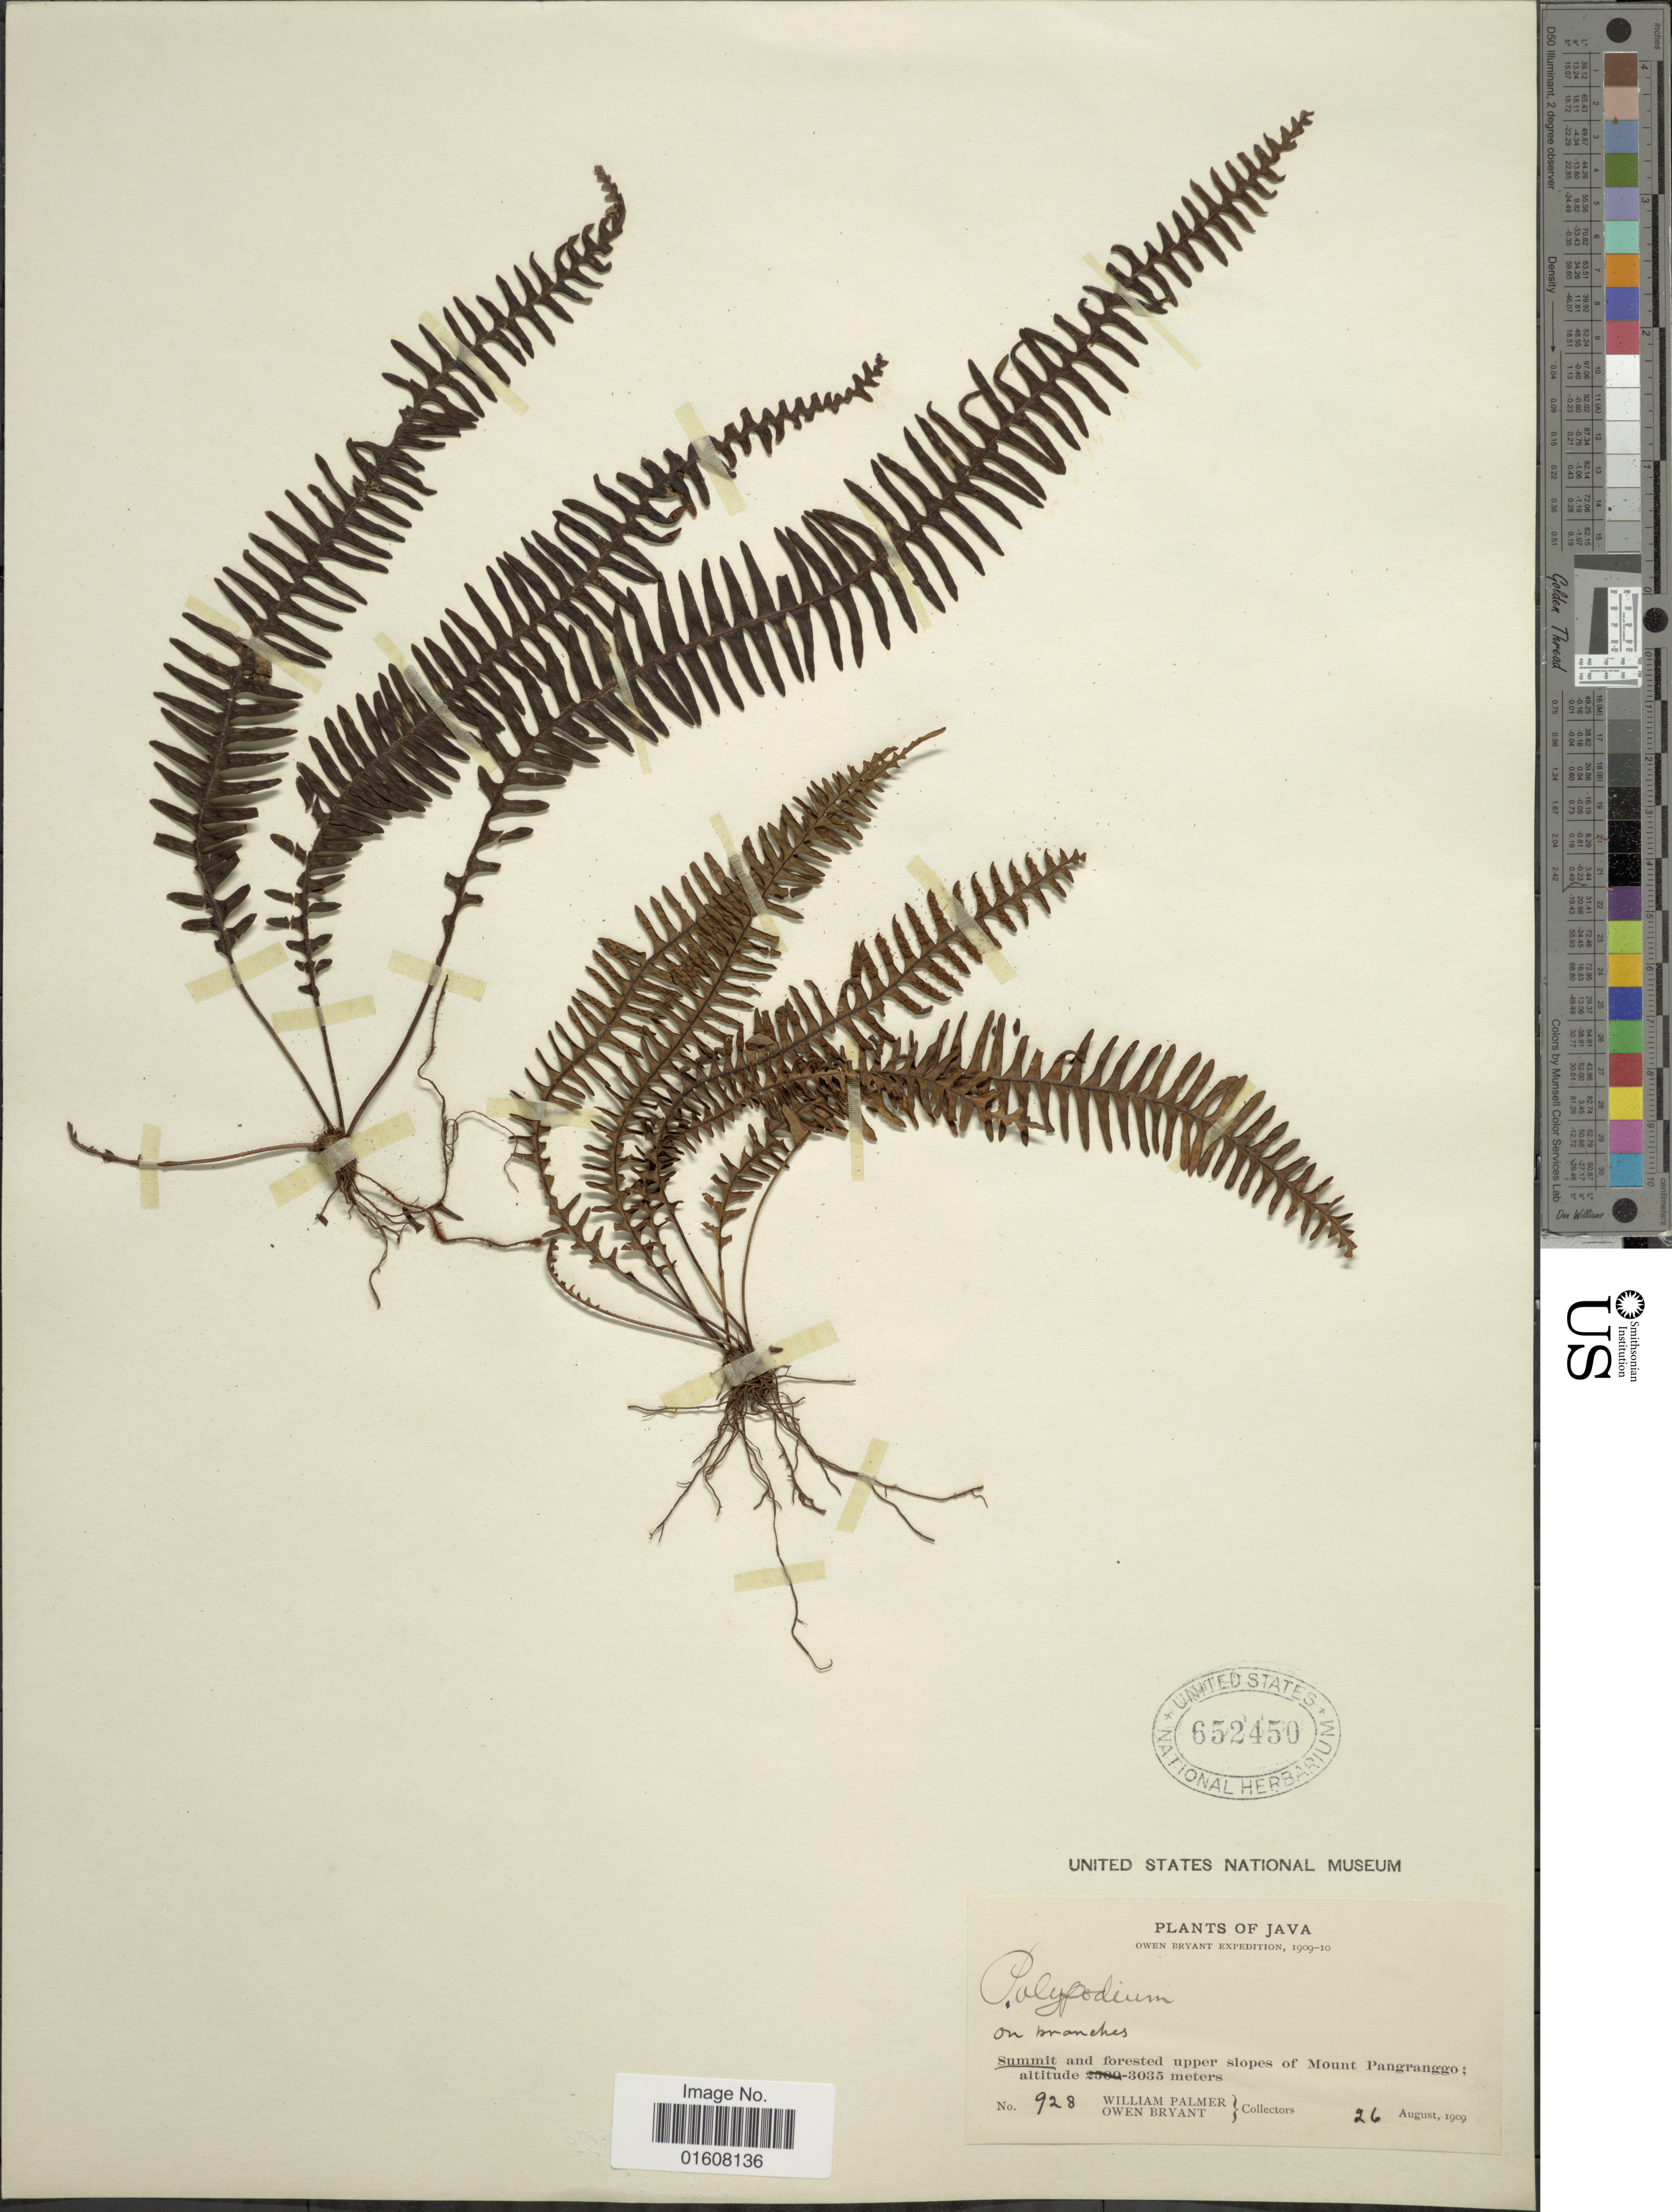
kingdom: Plantae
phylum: Tracheophyta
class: Polypodiopsida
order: Polypodiales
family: Polypodiaceae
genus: Grammitis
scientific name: Grammitis sp.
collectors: W. Palmer & O. Bryant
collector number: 928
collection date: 1909-08-26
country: Indonesia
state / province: Java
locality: Summit and forested upper slopes of Mount Pangranggo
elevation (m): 3035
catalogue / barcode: US 652450